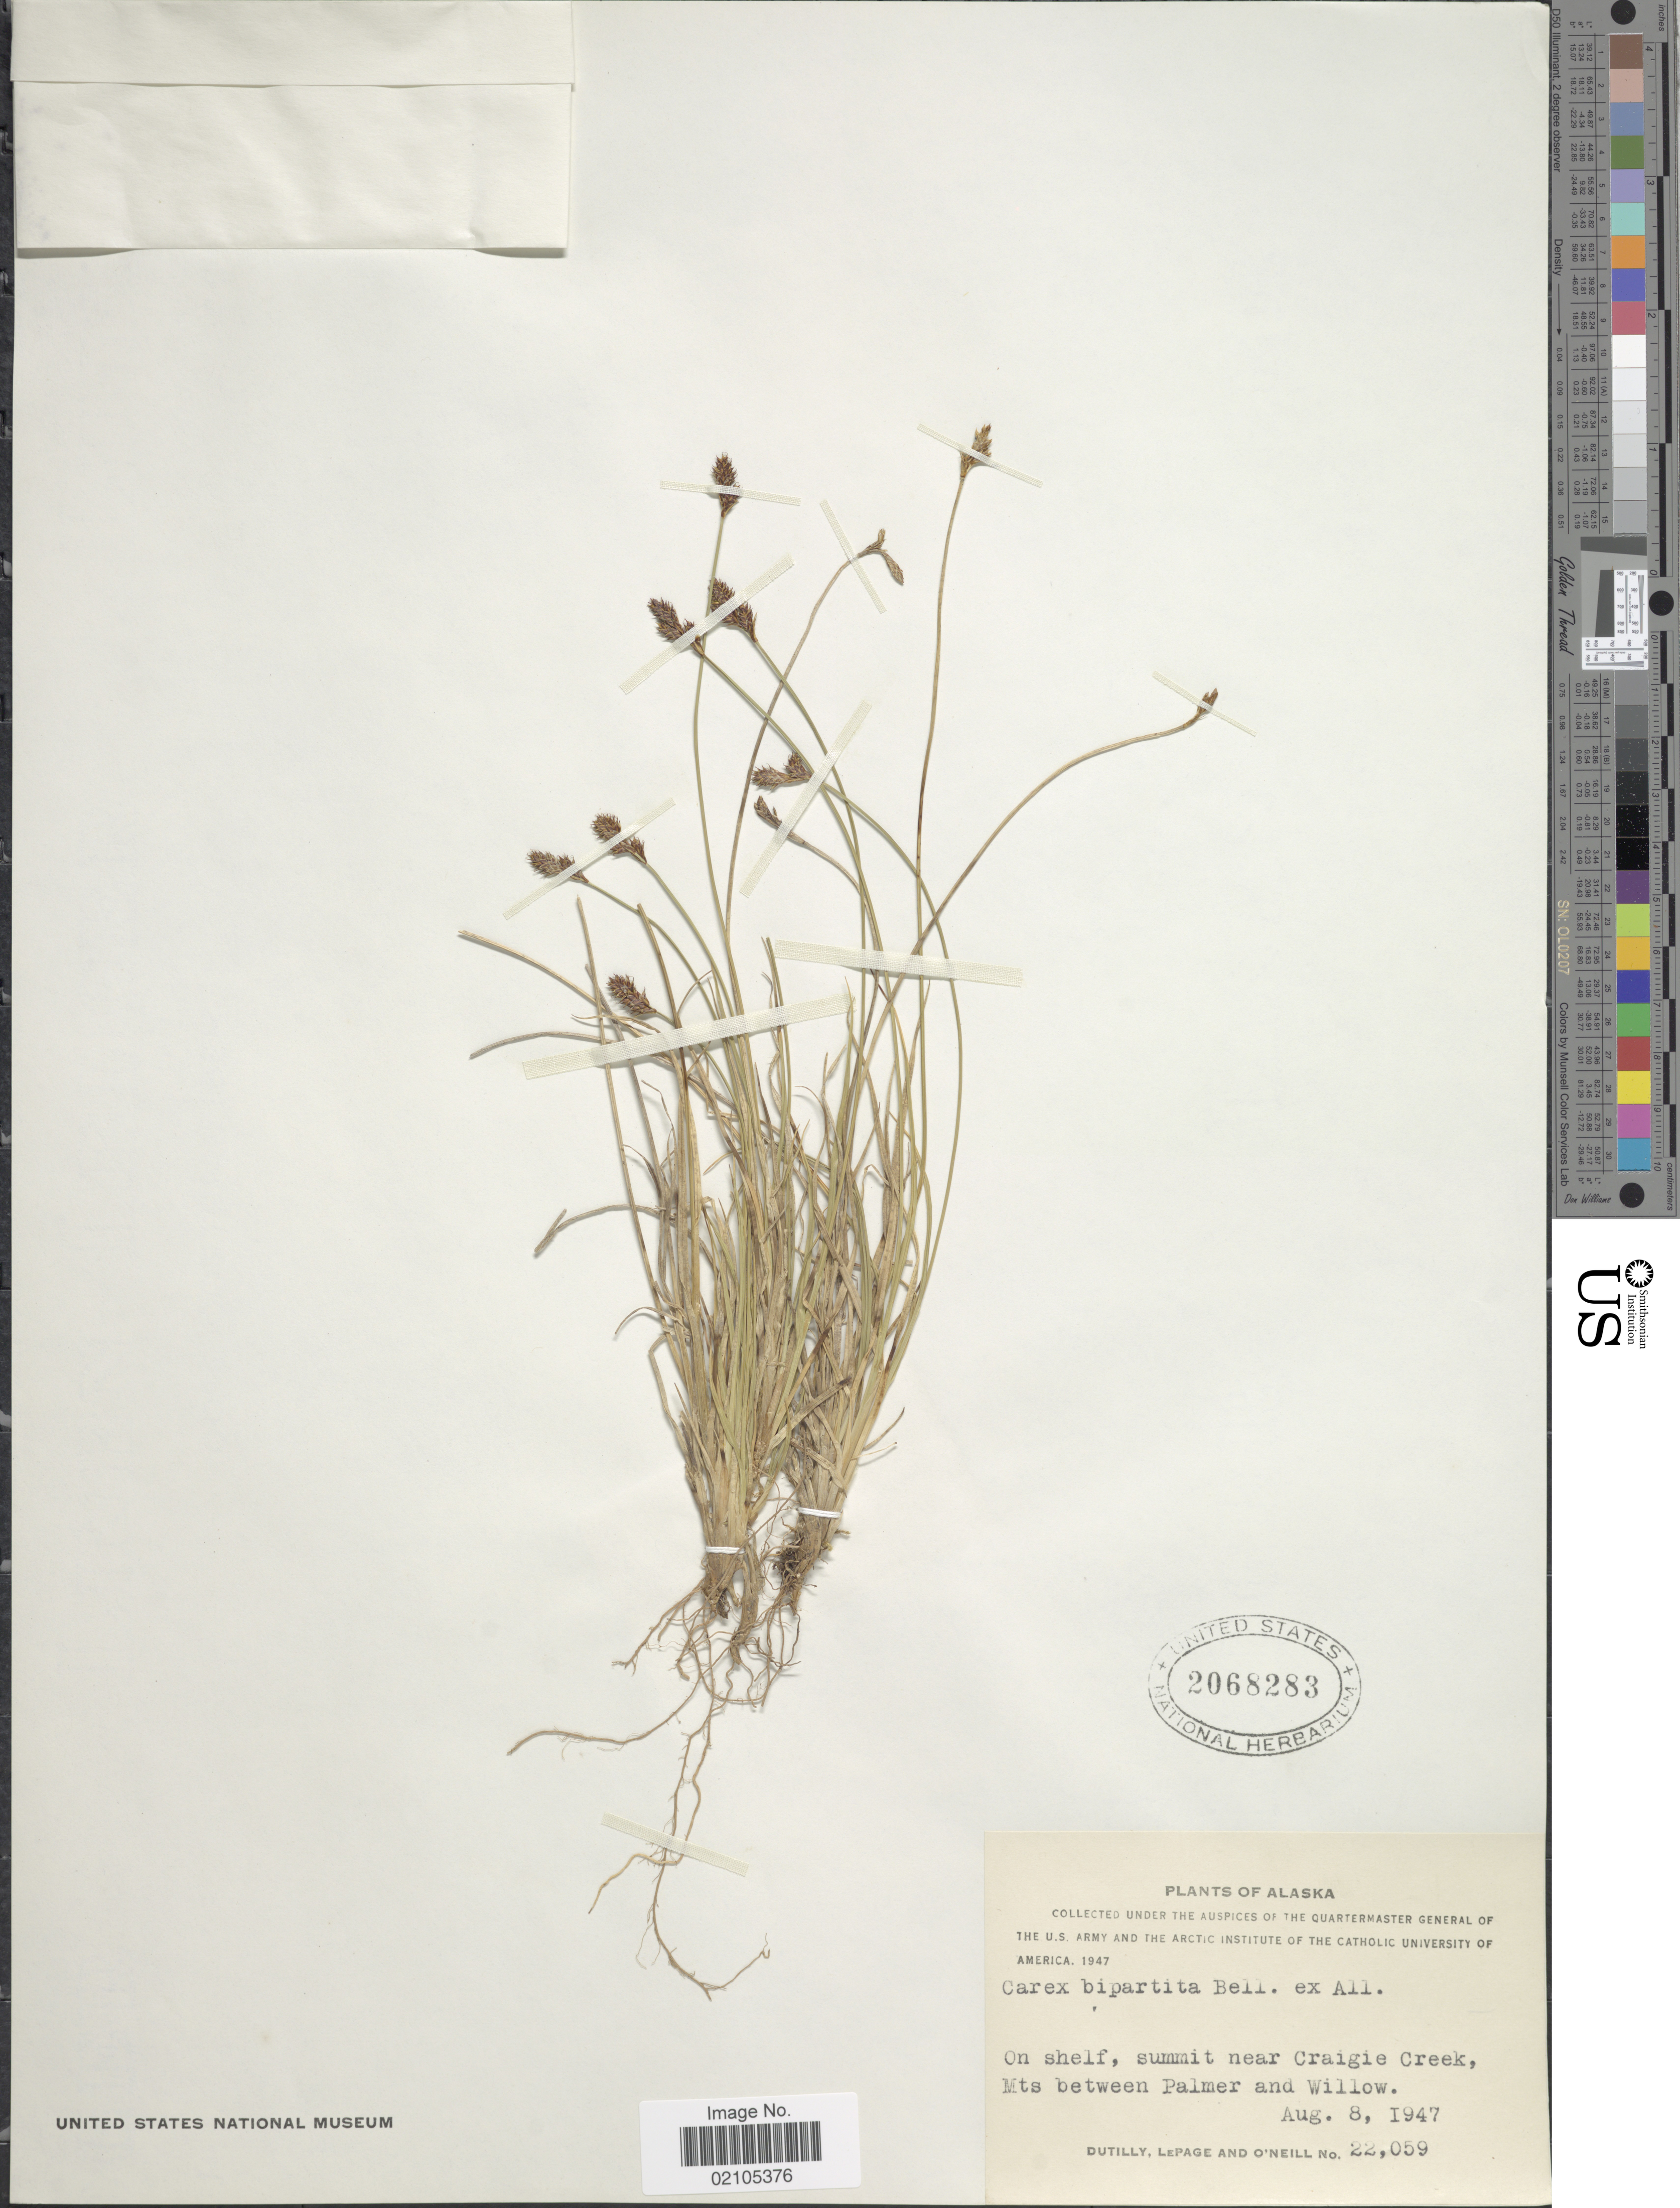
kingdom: Plantae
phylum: Tracheophyta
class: Liliopsida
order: Poales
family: Cyperaceae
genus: Carex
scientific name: Carex lachenalii subsp. lachenalii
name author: Schkuhr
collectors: -. Dutilly, -. LePage & O' Neill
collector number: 22059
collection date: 1947-08-08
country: United States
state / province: Alaska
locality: On shelf, summit near Craigie Creek, Mts between Palmer and Willow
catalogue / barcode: US 2068283